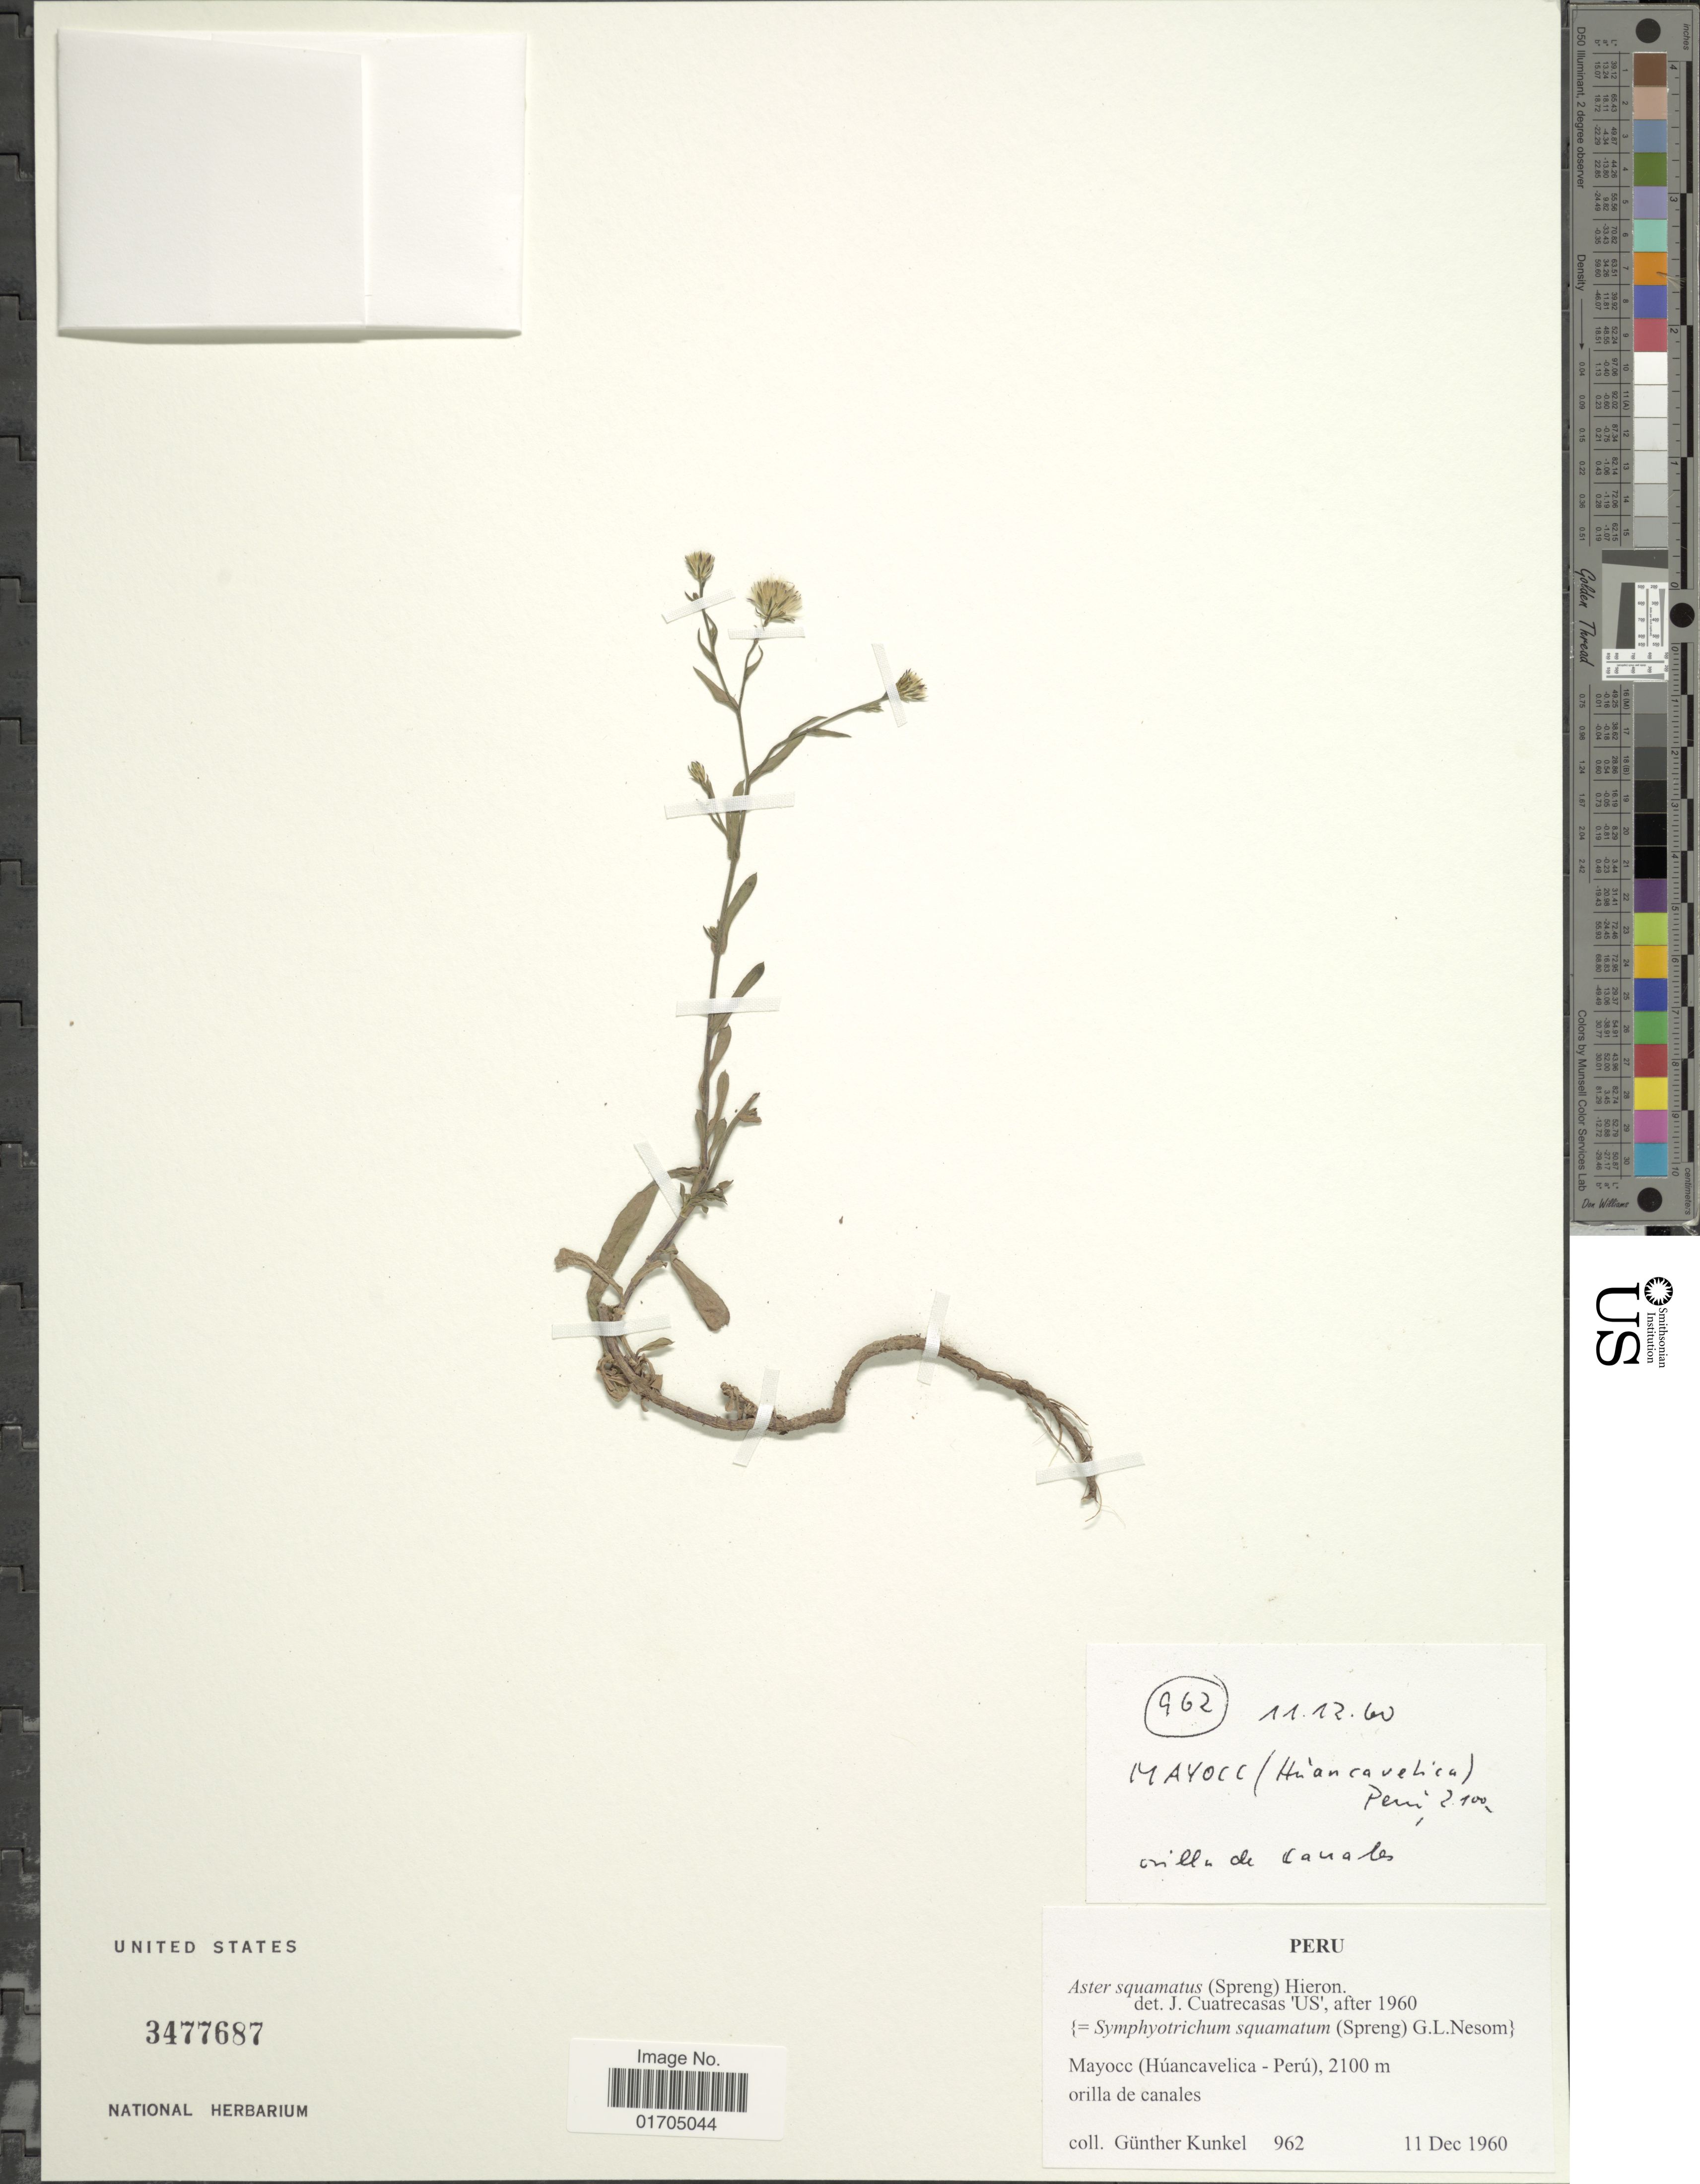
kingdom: Plantae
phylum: Tracheophyta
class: Magnoliopsida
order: Asterales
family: Asteraceae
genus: Symphyotrichum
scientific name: Symphyotrichum squamatum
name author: (Spreng.) G.L. Nesom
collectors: G. Kunkel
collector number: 962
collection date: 1960-12-11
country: Peru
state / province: Huancavelica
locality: Mayocc, orilla de canales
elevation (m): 2100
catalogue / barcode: US 3477687